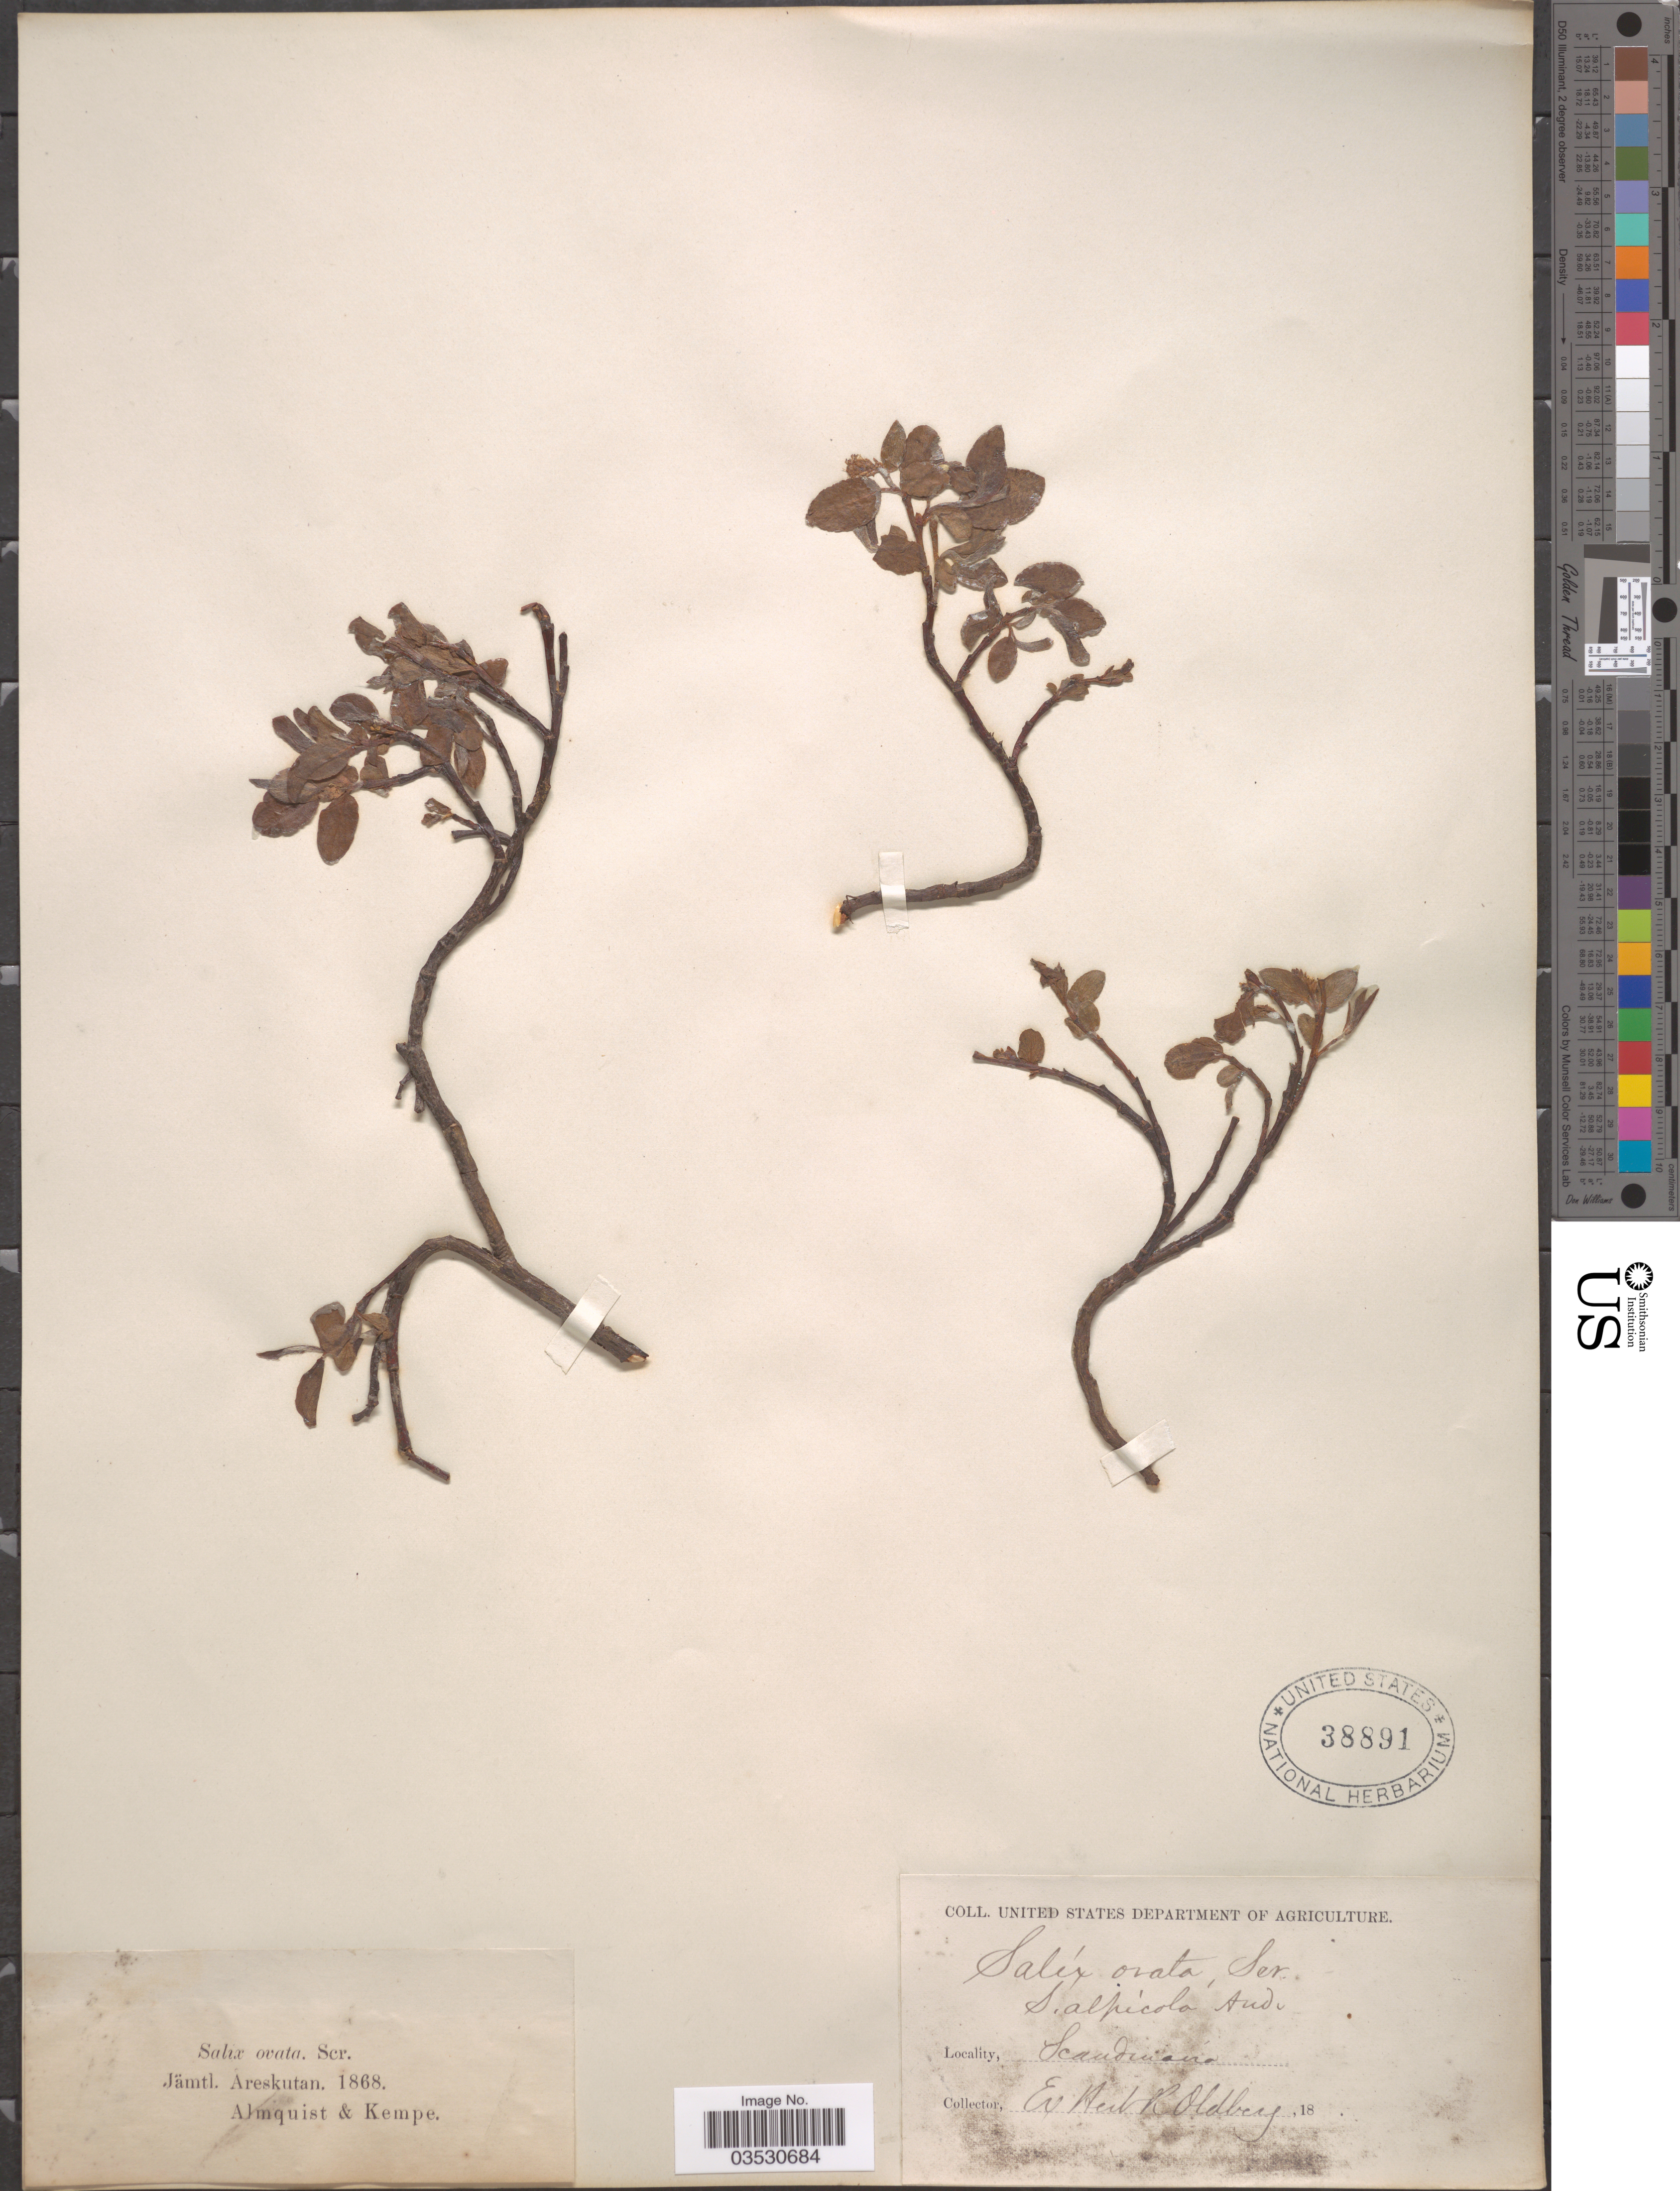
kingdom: Plantae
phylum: Tracheophyta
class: Magnoliopsida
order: Malpighiales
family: Salicaceae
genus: Salix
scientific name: Salix ovata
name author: Spreng.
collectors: Almquist & Kempe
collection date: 1868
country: Sweden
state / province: Jämtland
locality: Areskutan. Scandinavia.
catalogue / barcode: US 38891